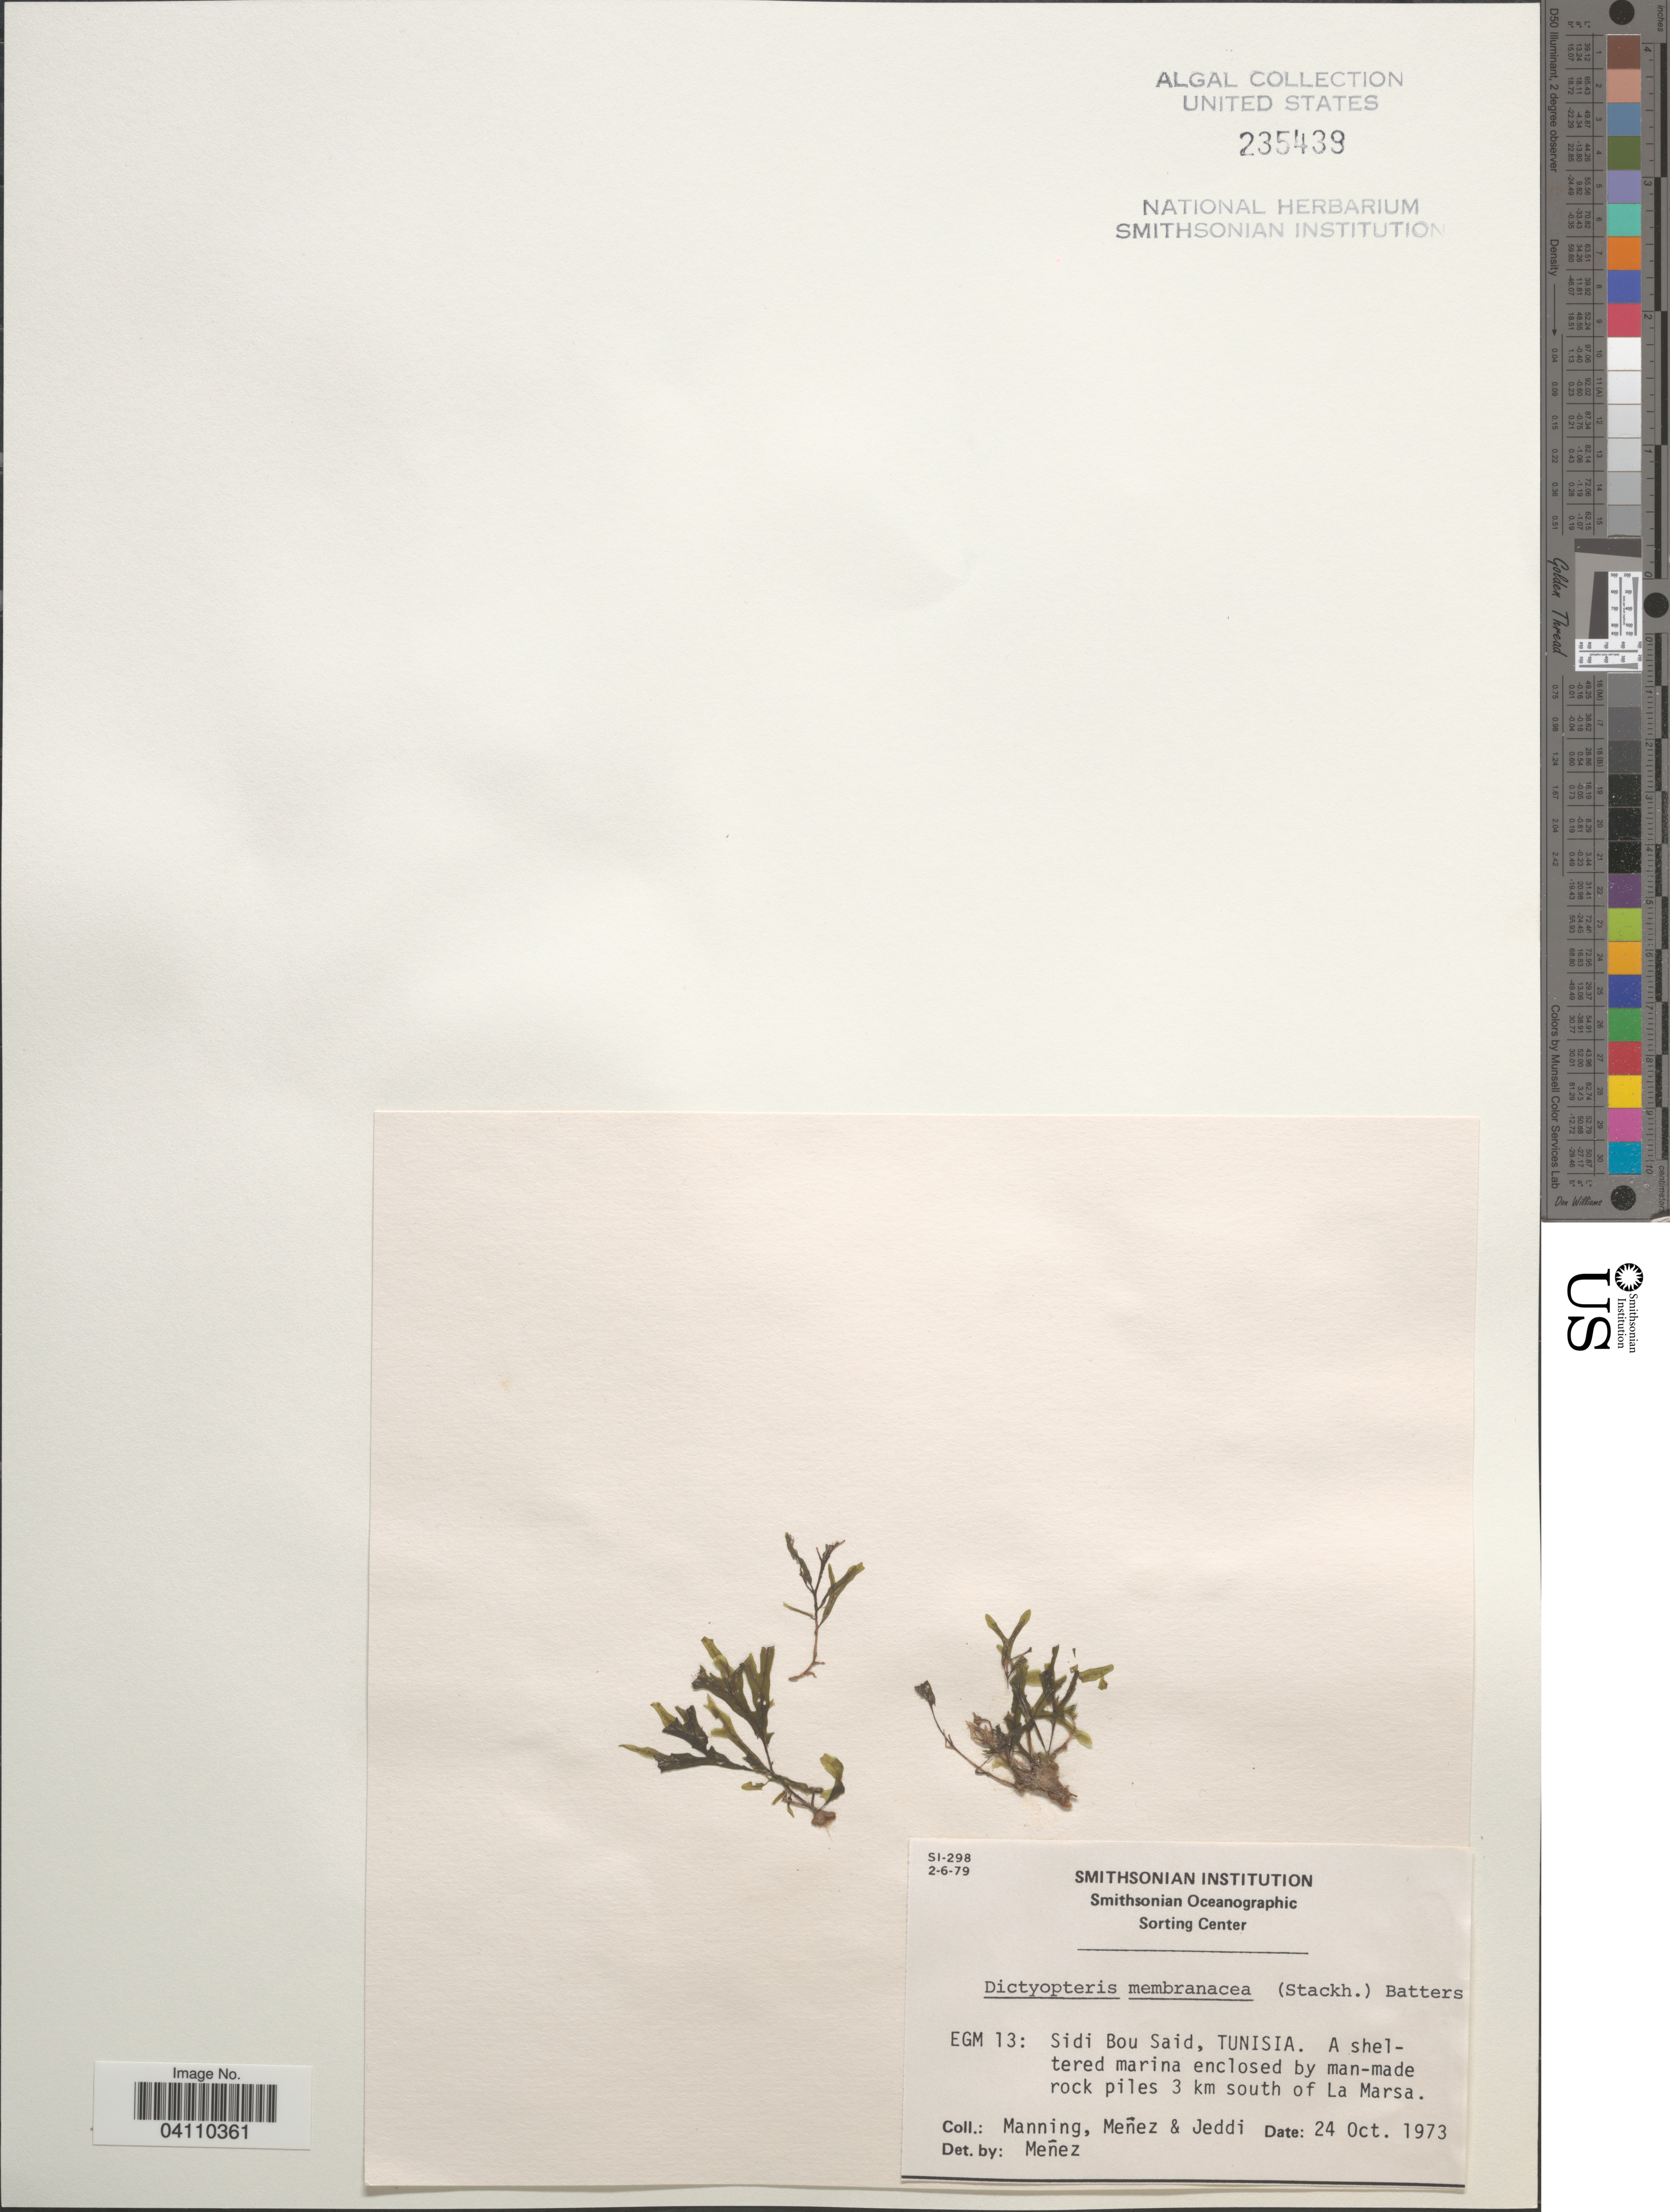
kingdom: Chromista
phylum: Ochrophyta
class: Phaeophyceae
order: Dictyotales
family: Dictyotaceae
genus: Dictyopteris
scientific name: Dictyopteris polypodioides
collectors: Manning, Menez & -. Jeddi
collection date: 1973-10-24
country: Tunisia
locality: EGM 13: Sidi Bou Said. 3 km south of La Marsa.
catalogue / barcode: US 235439